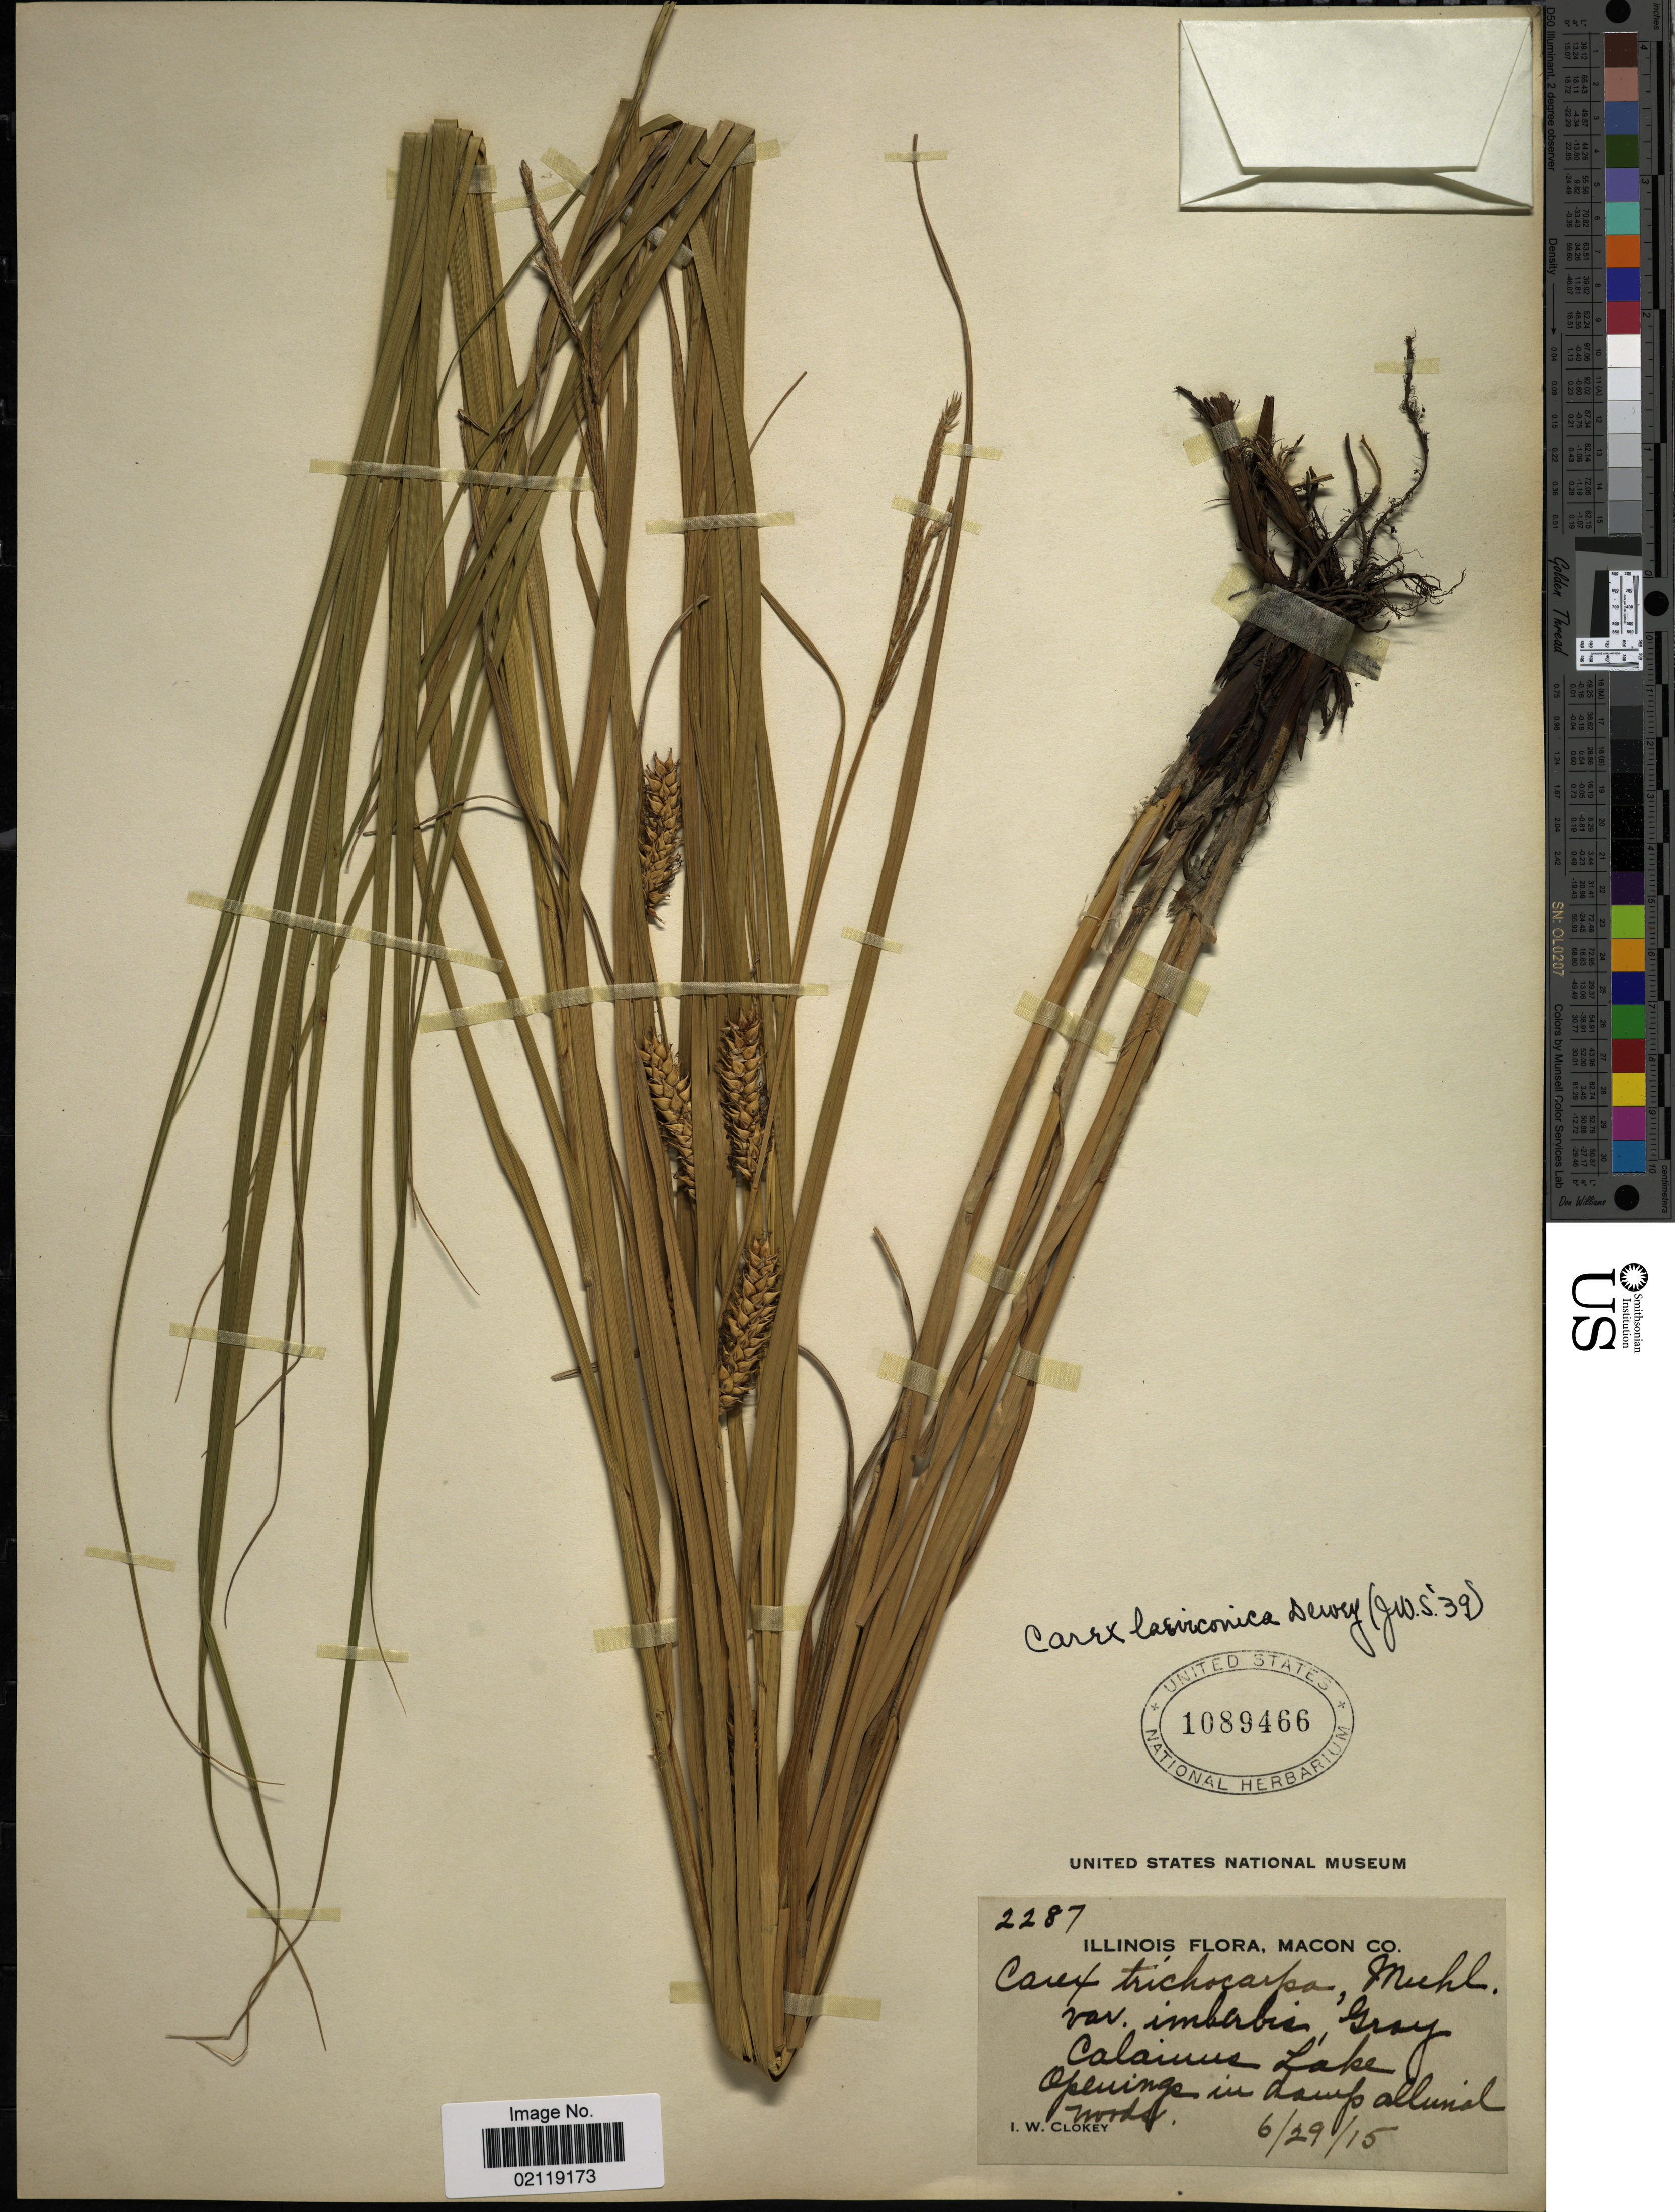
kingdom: Plantae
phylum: Tracheophyta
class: Liliopsida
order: Poales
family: Cyperaceae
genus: Carex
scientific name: Carex laeviconica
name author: Dewey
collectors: I. W. Clokey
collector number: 2287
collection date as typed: Transcribed d/m/y: 29/6/15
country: United States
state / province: Illinois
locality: Macon Co. Calaimus Lake. Openings in damp alluvial woods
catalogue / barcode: US 1089466